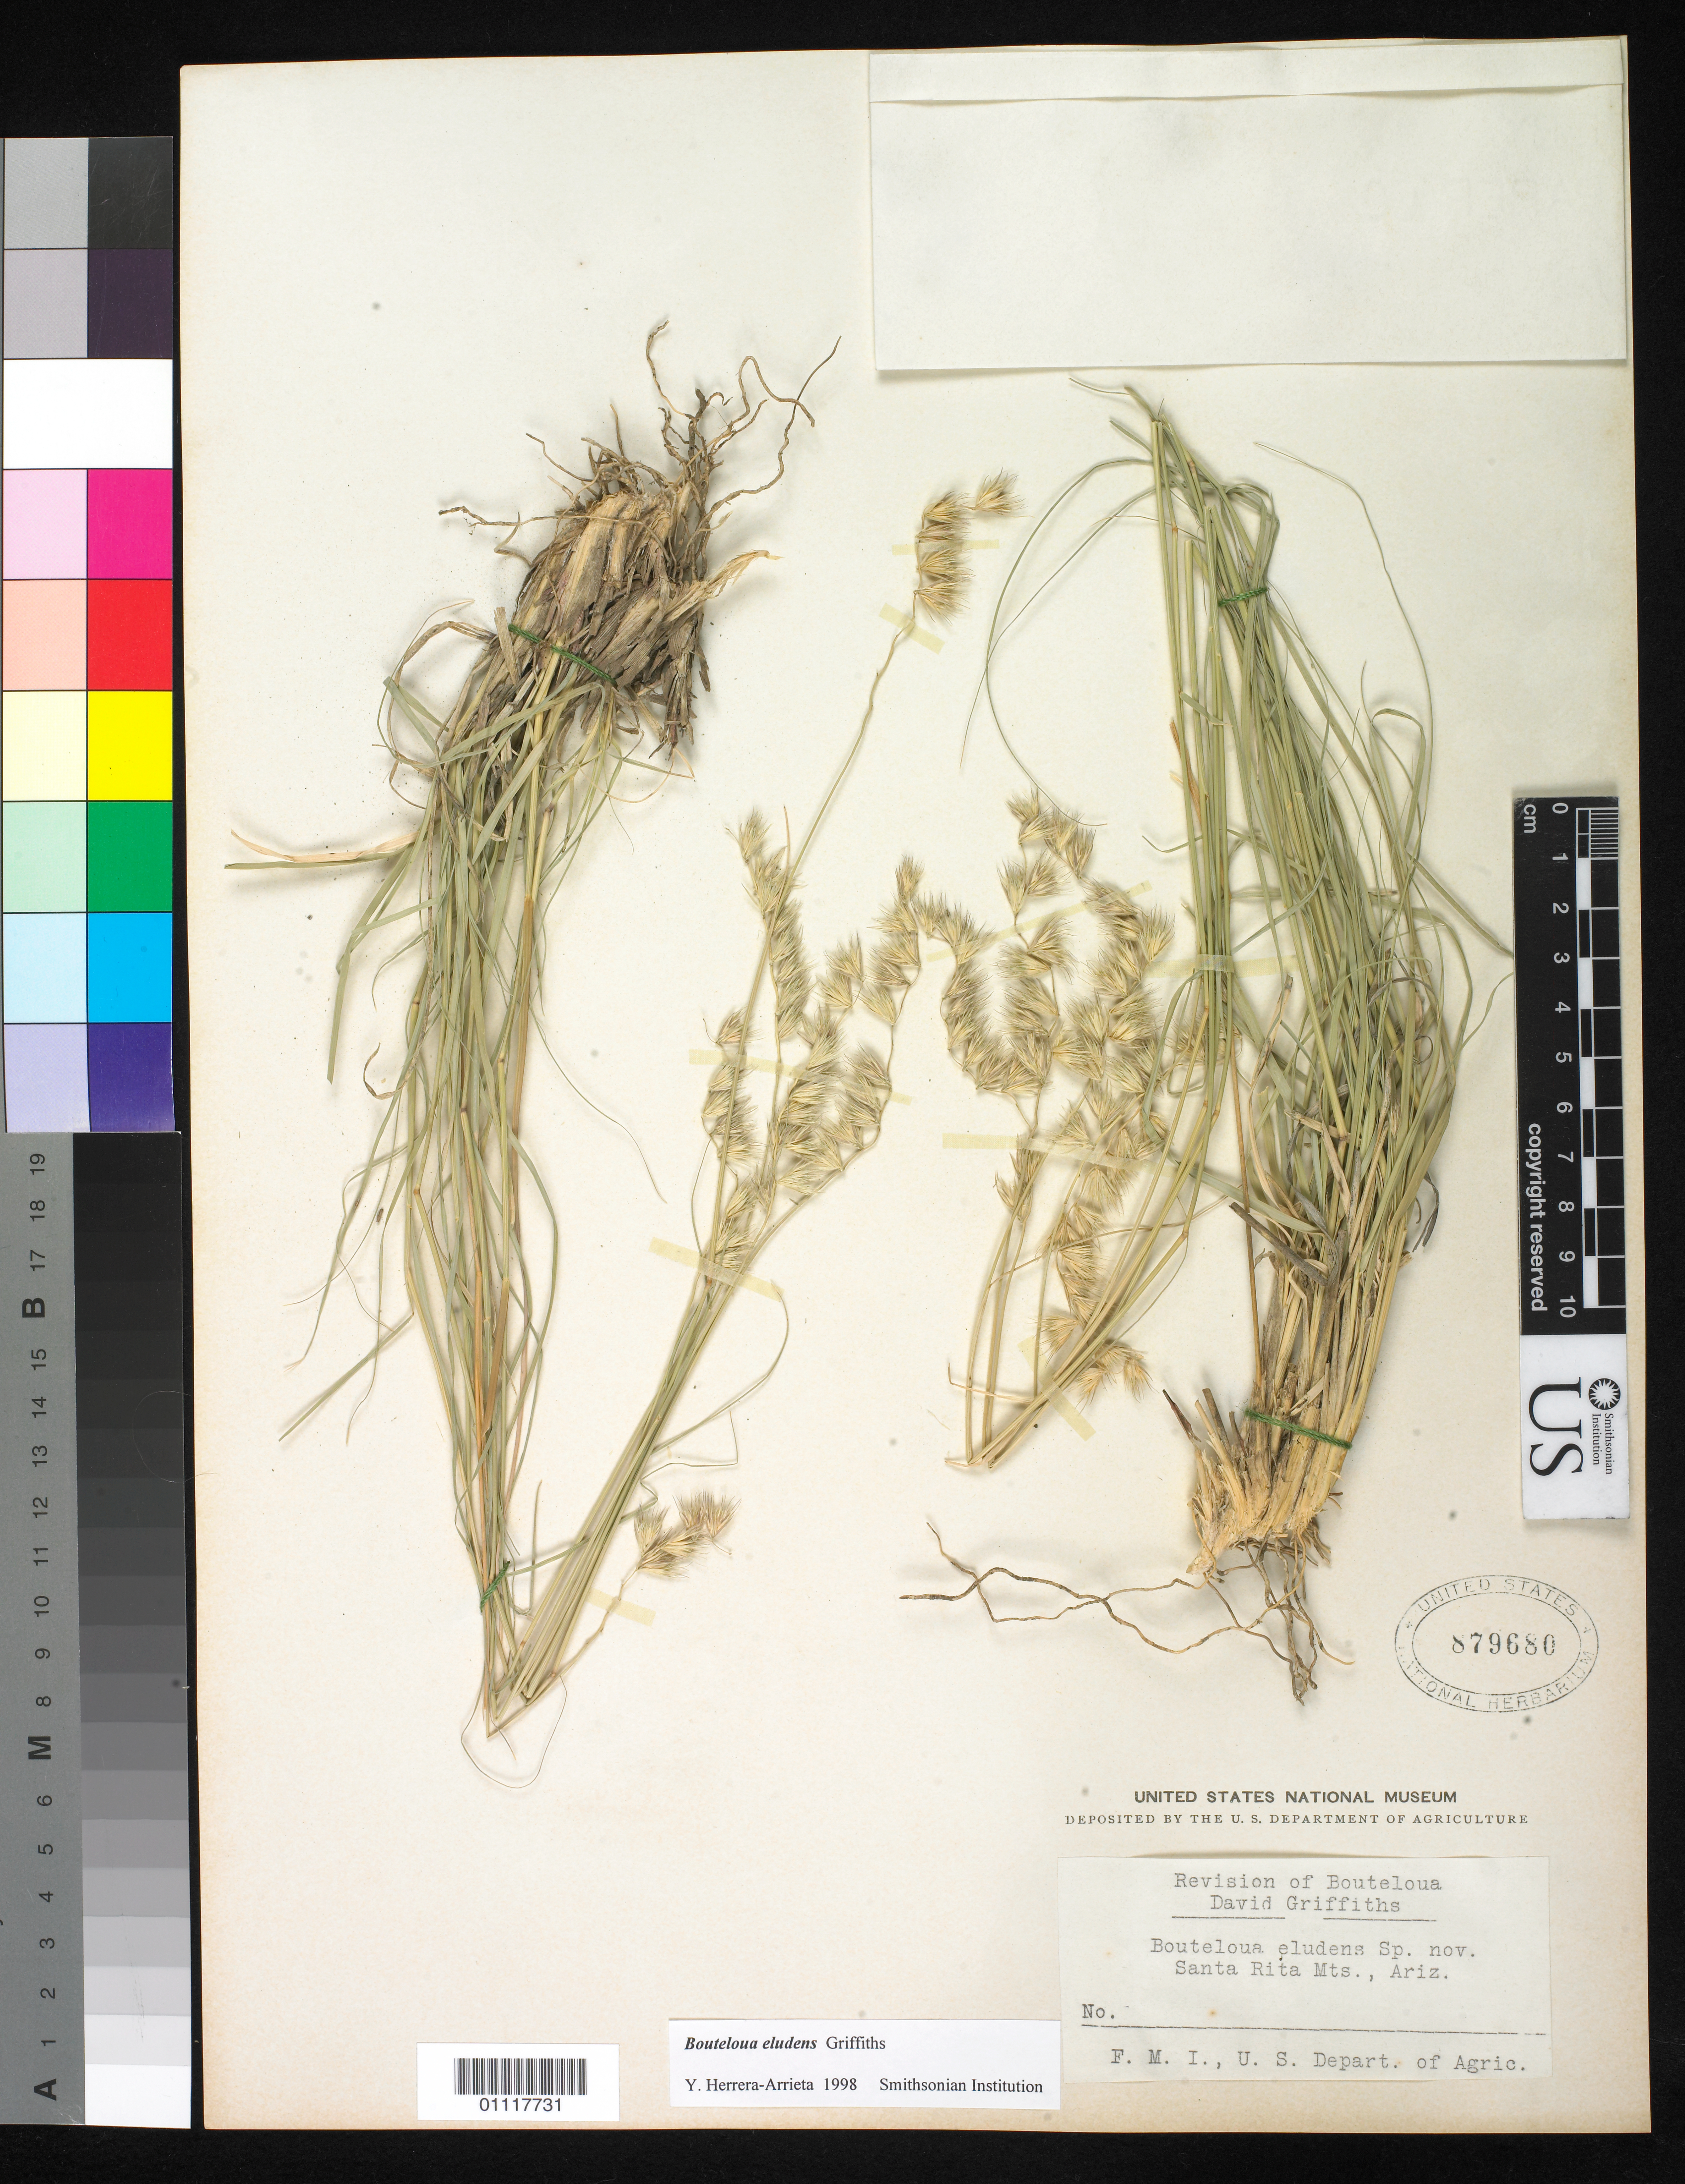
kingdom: Plantae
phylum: Tracheophyta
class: Liliopsida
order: Poales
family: Poaceae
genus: Bouteloua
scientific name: Bouteloua eludens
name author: Griffiths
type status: Possible Isotype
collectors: D. Griffiths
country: United States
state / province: Arizona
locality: Santa Rita Mts.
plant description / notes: Specimen lacks collection number or collection date, but is probably a second sheet of USNH 879679, Griffiths 7269.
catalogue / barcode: US 879680